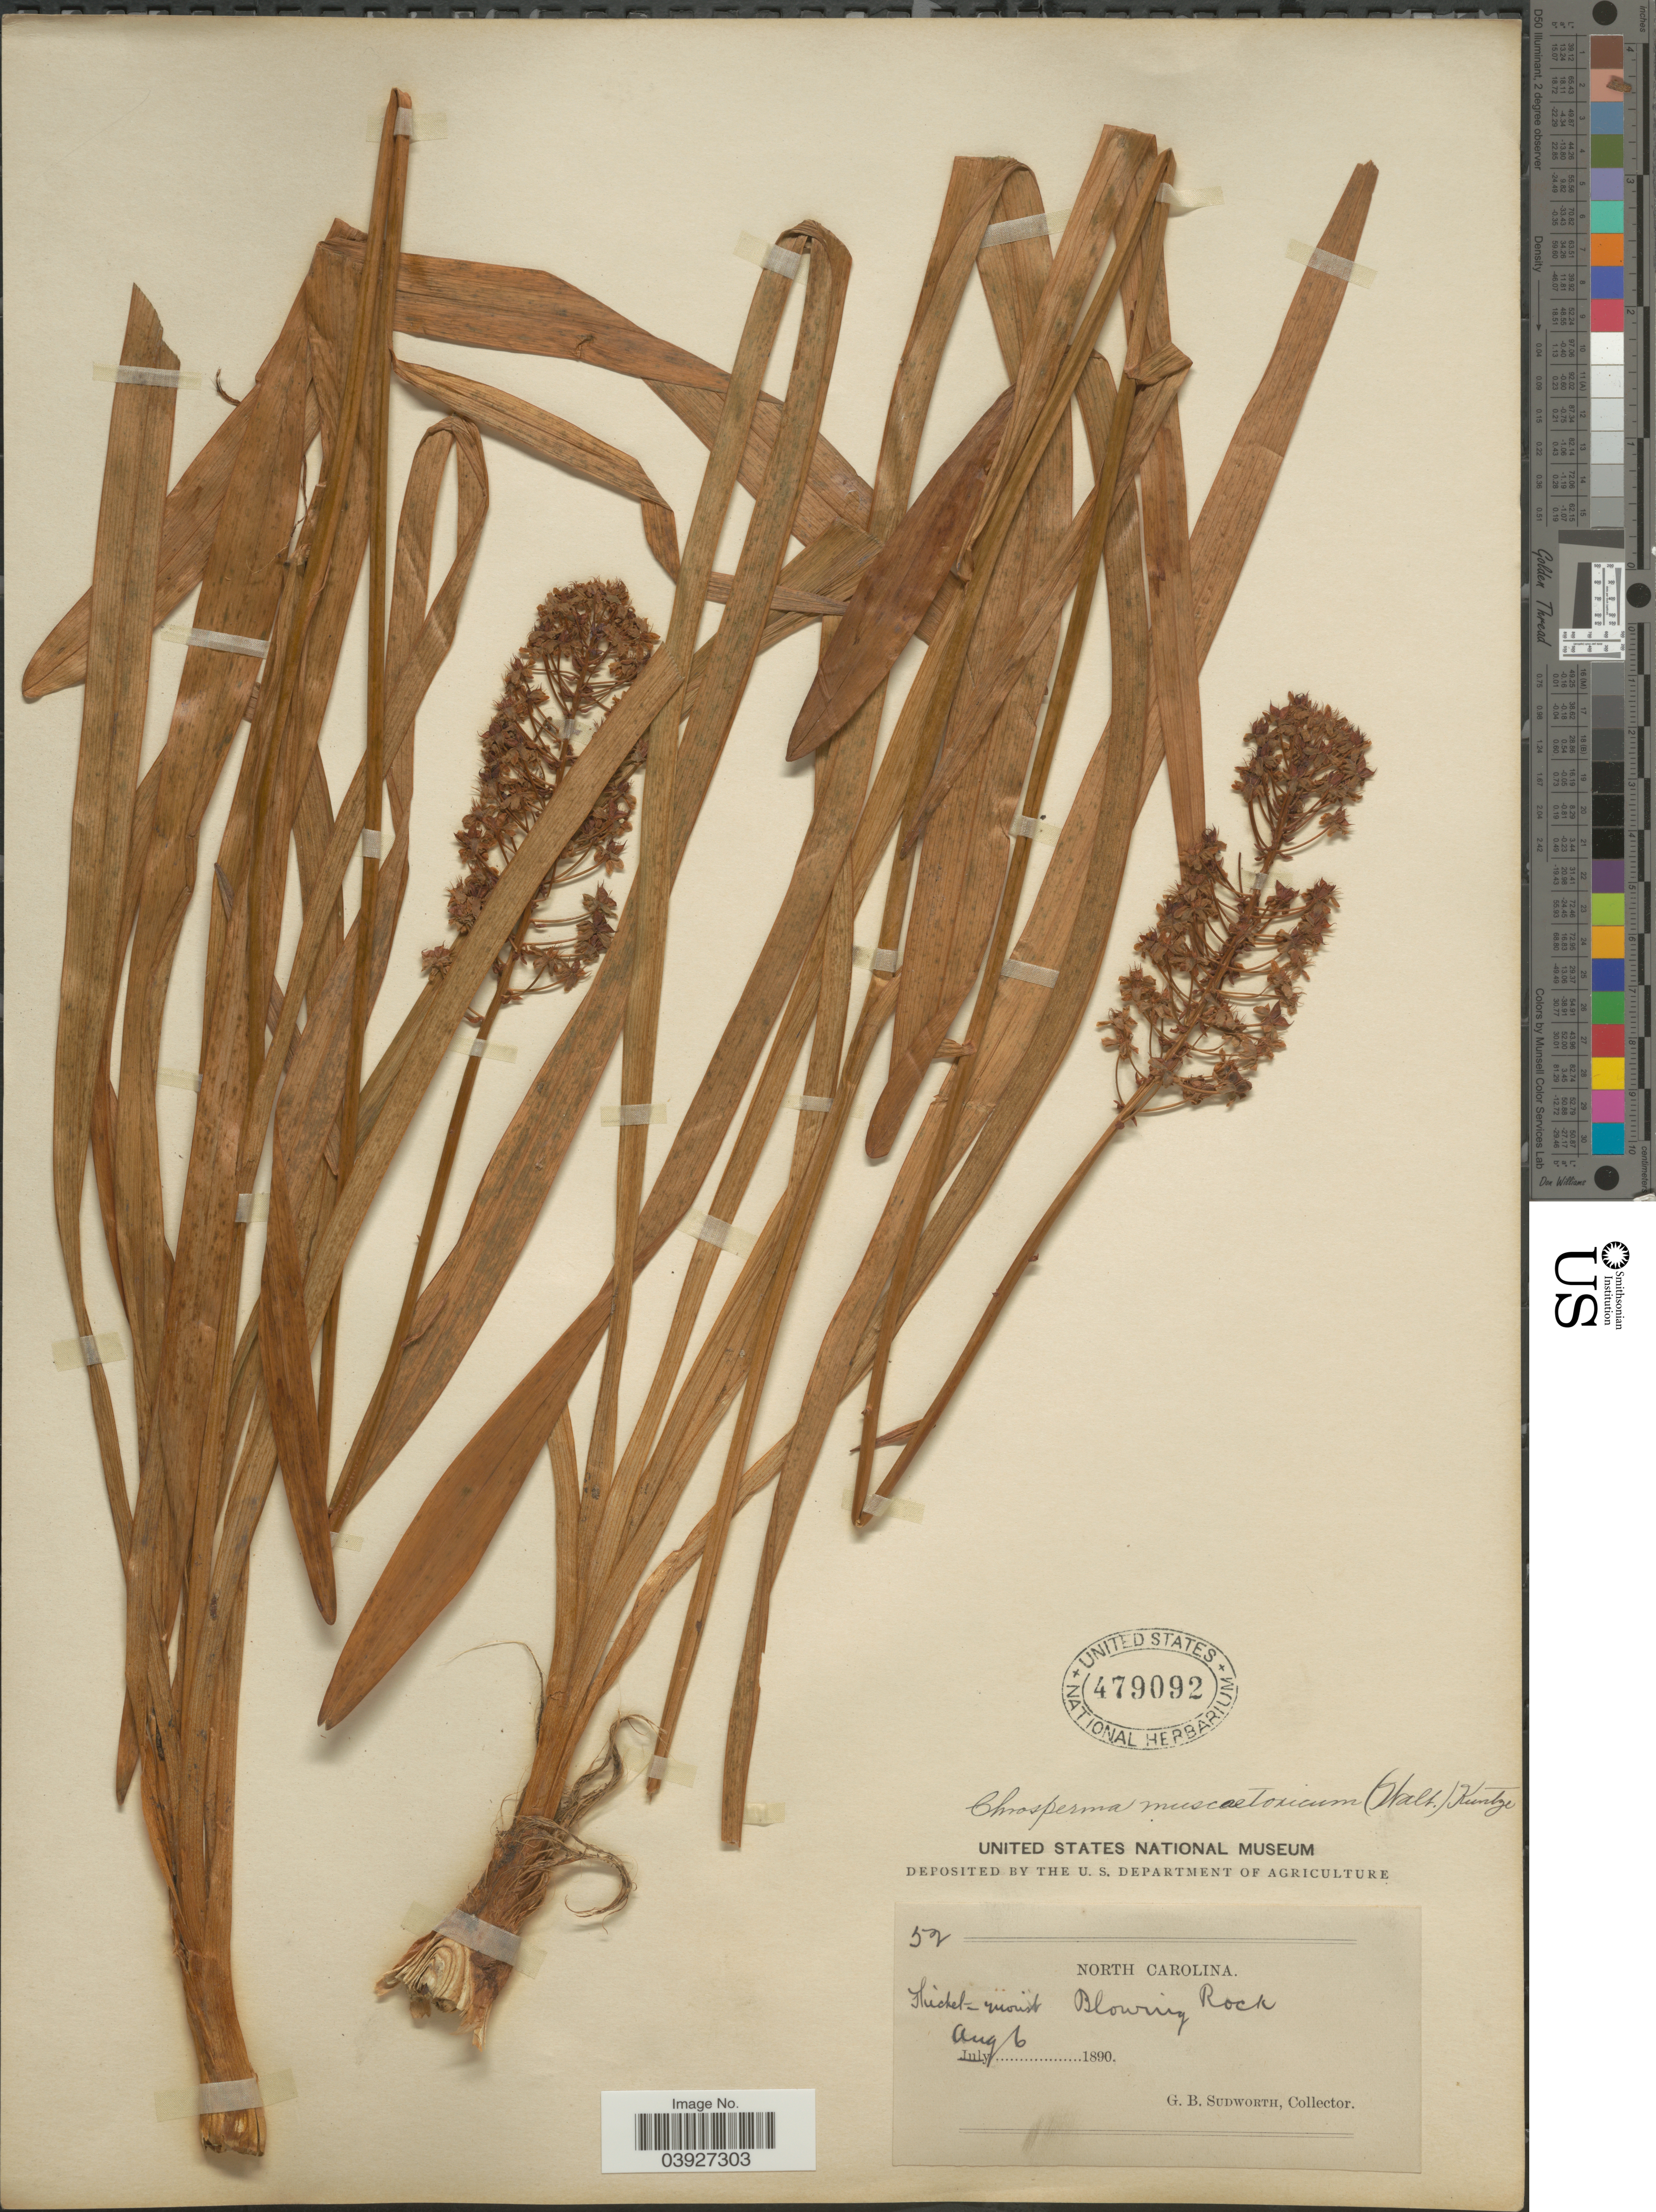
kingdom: Plantae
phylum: Tracheophyta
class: Liliopsida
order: Liliales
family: Melanthiaceae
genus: Amianthium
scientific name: Amianthium muscitoxicum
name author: (Walter) A. Gray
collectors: G. B. Sudworth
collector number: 52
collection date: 1890-08-06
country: United States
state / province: North Carolina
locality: Blowing Rock.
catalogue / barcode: US 479092